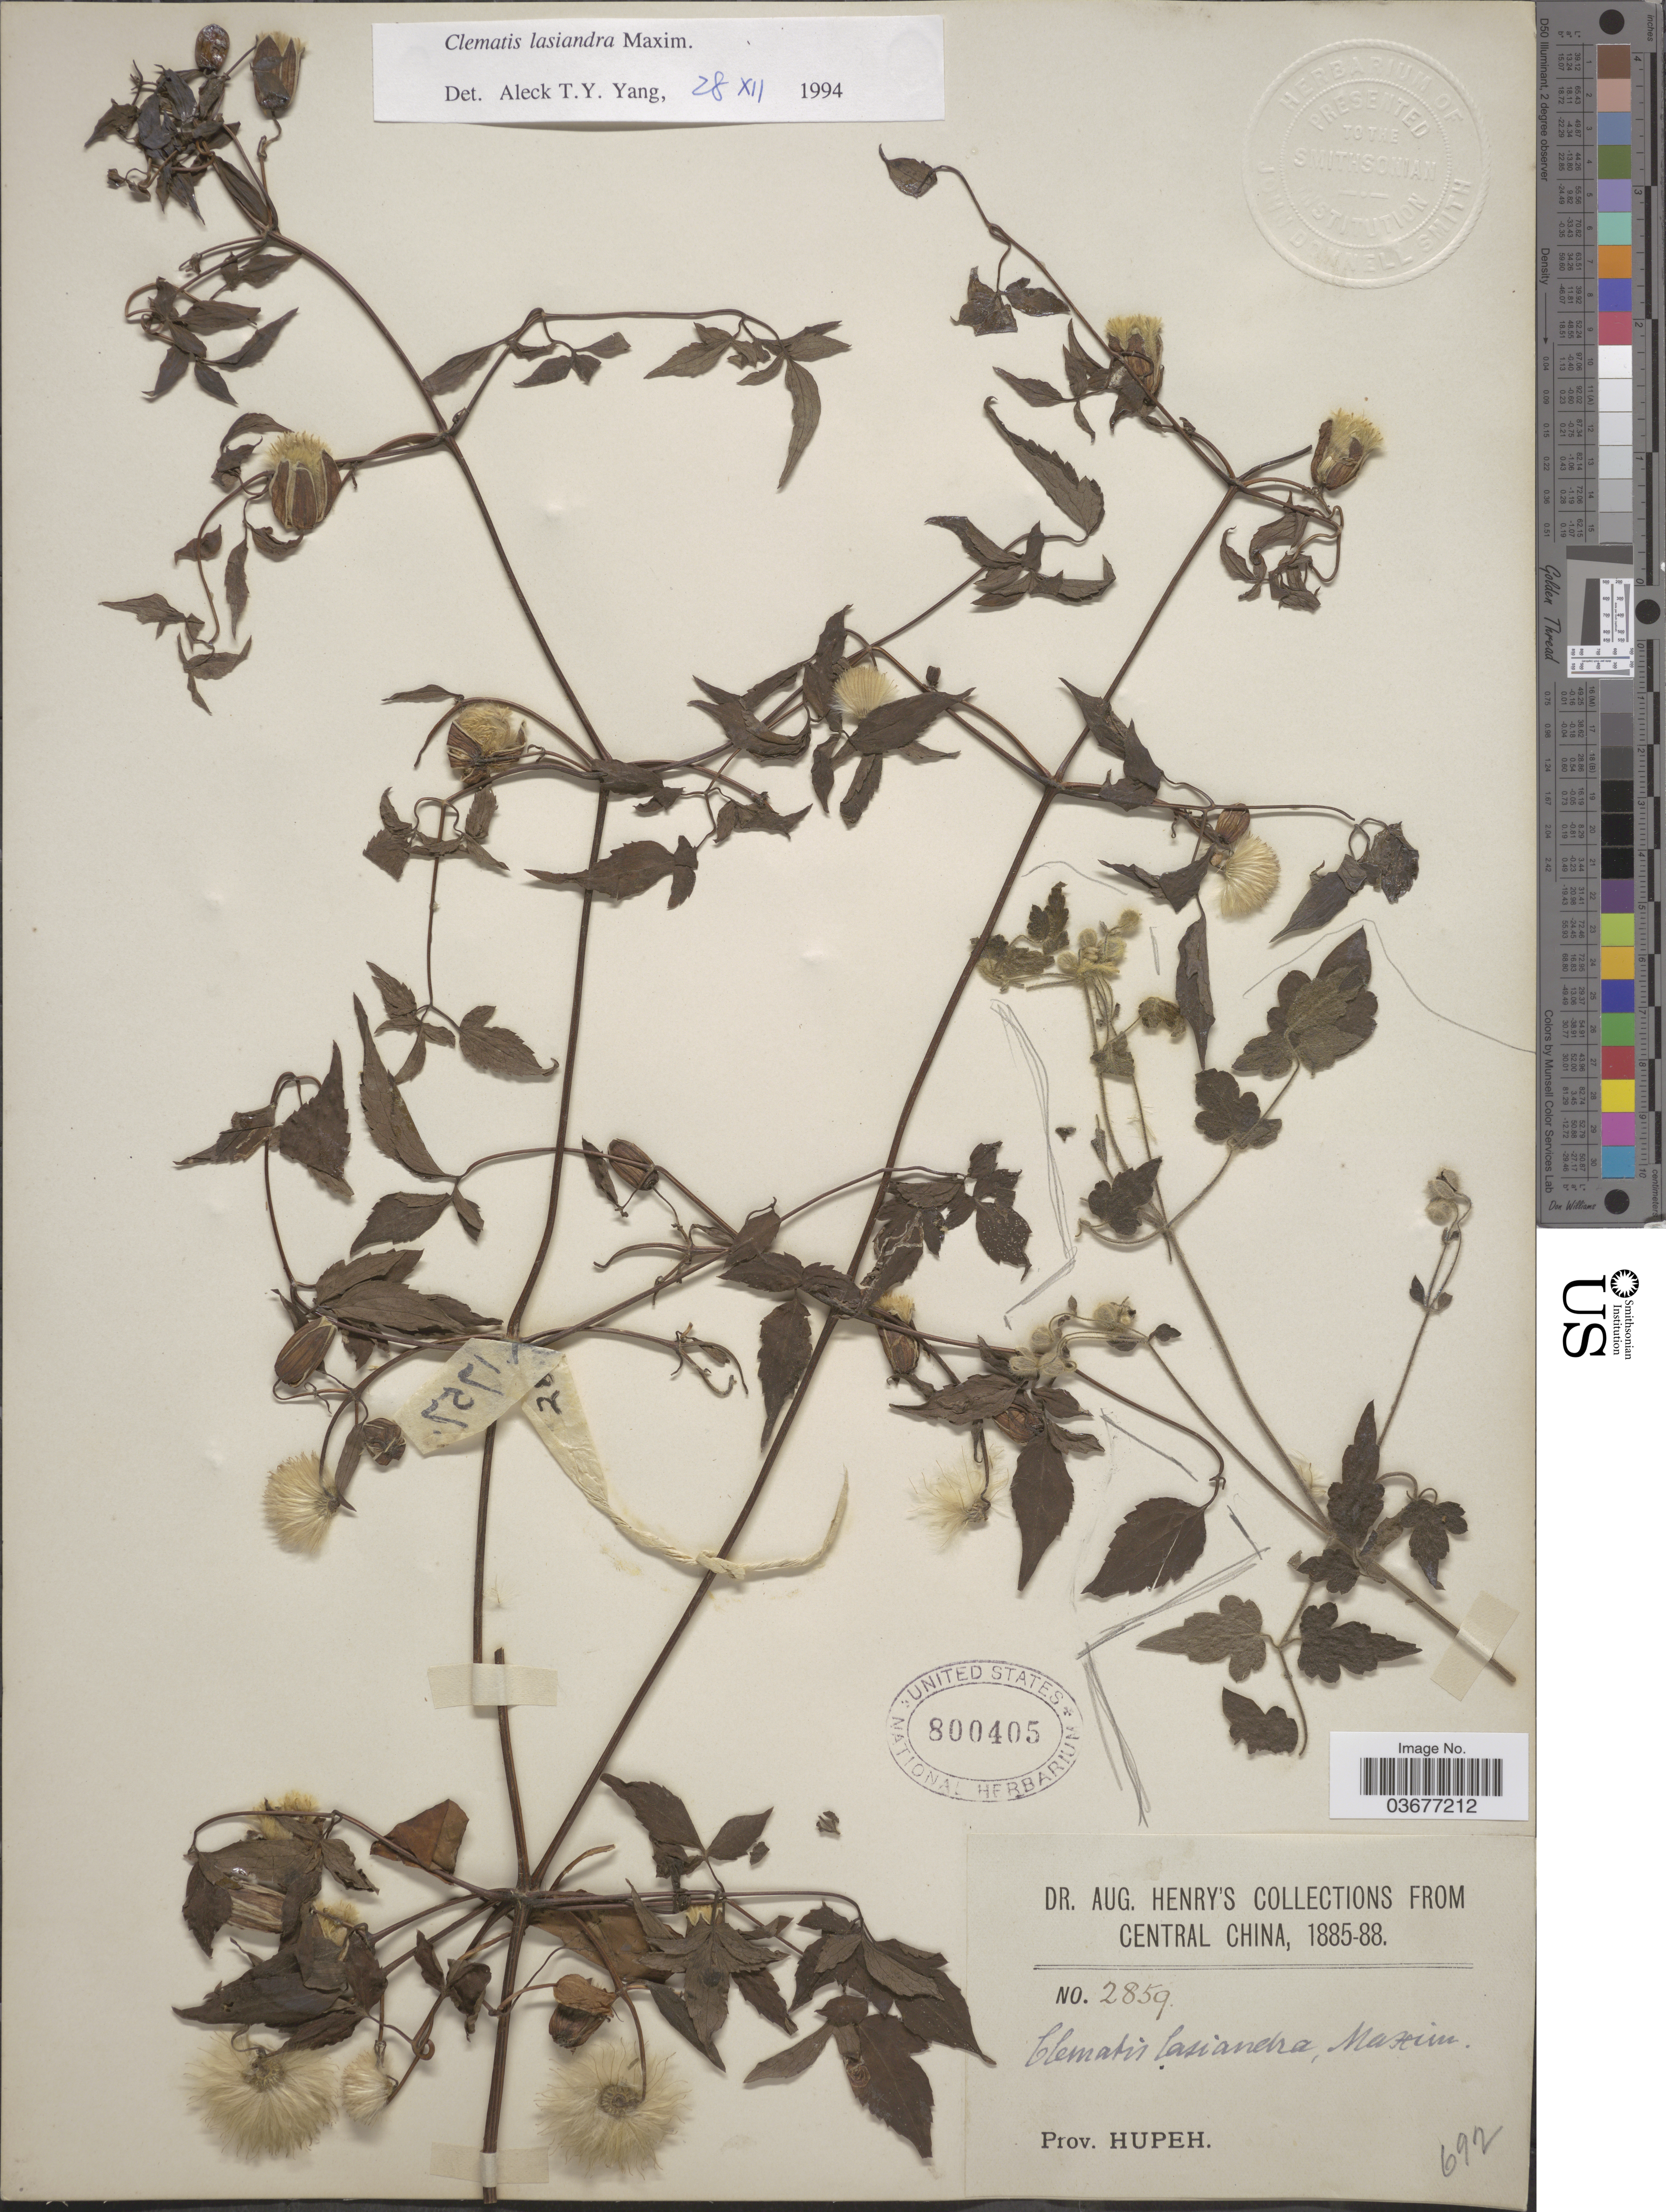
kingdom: Plantae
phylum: Tracheophyta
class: Magnoliopsida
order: Ranunculales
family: Ranunculaceae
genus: Clematis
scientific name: Clematis lasiandra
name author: Maxim.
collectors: A. Henry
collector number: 2859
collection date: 1885/1888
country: China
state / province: Hubei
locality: Central China. Prov. Hupeh.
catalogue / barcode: US 800405